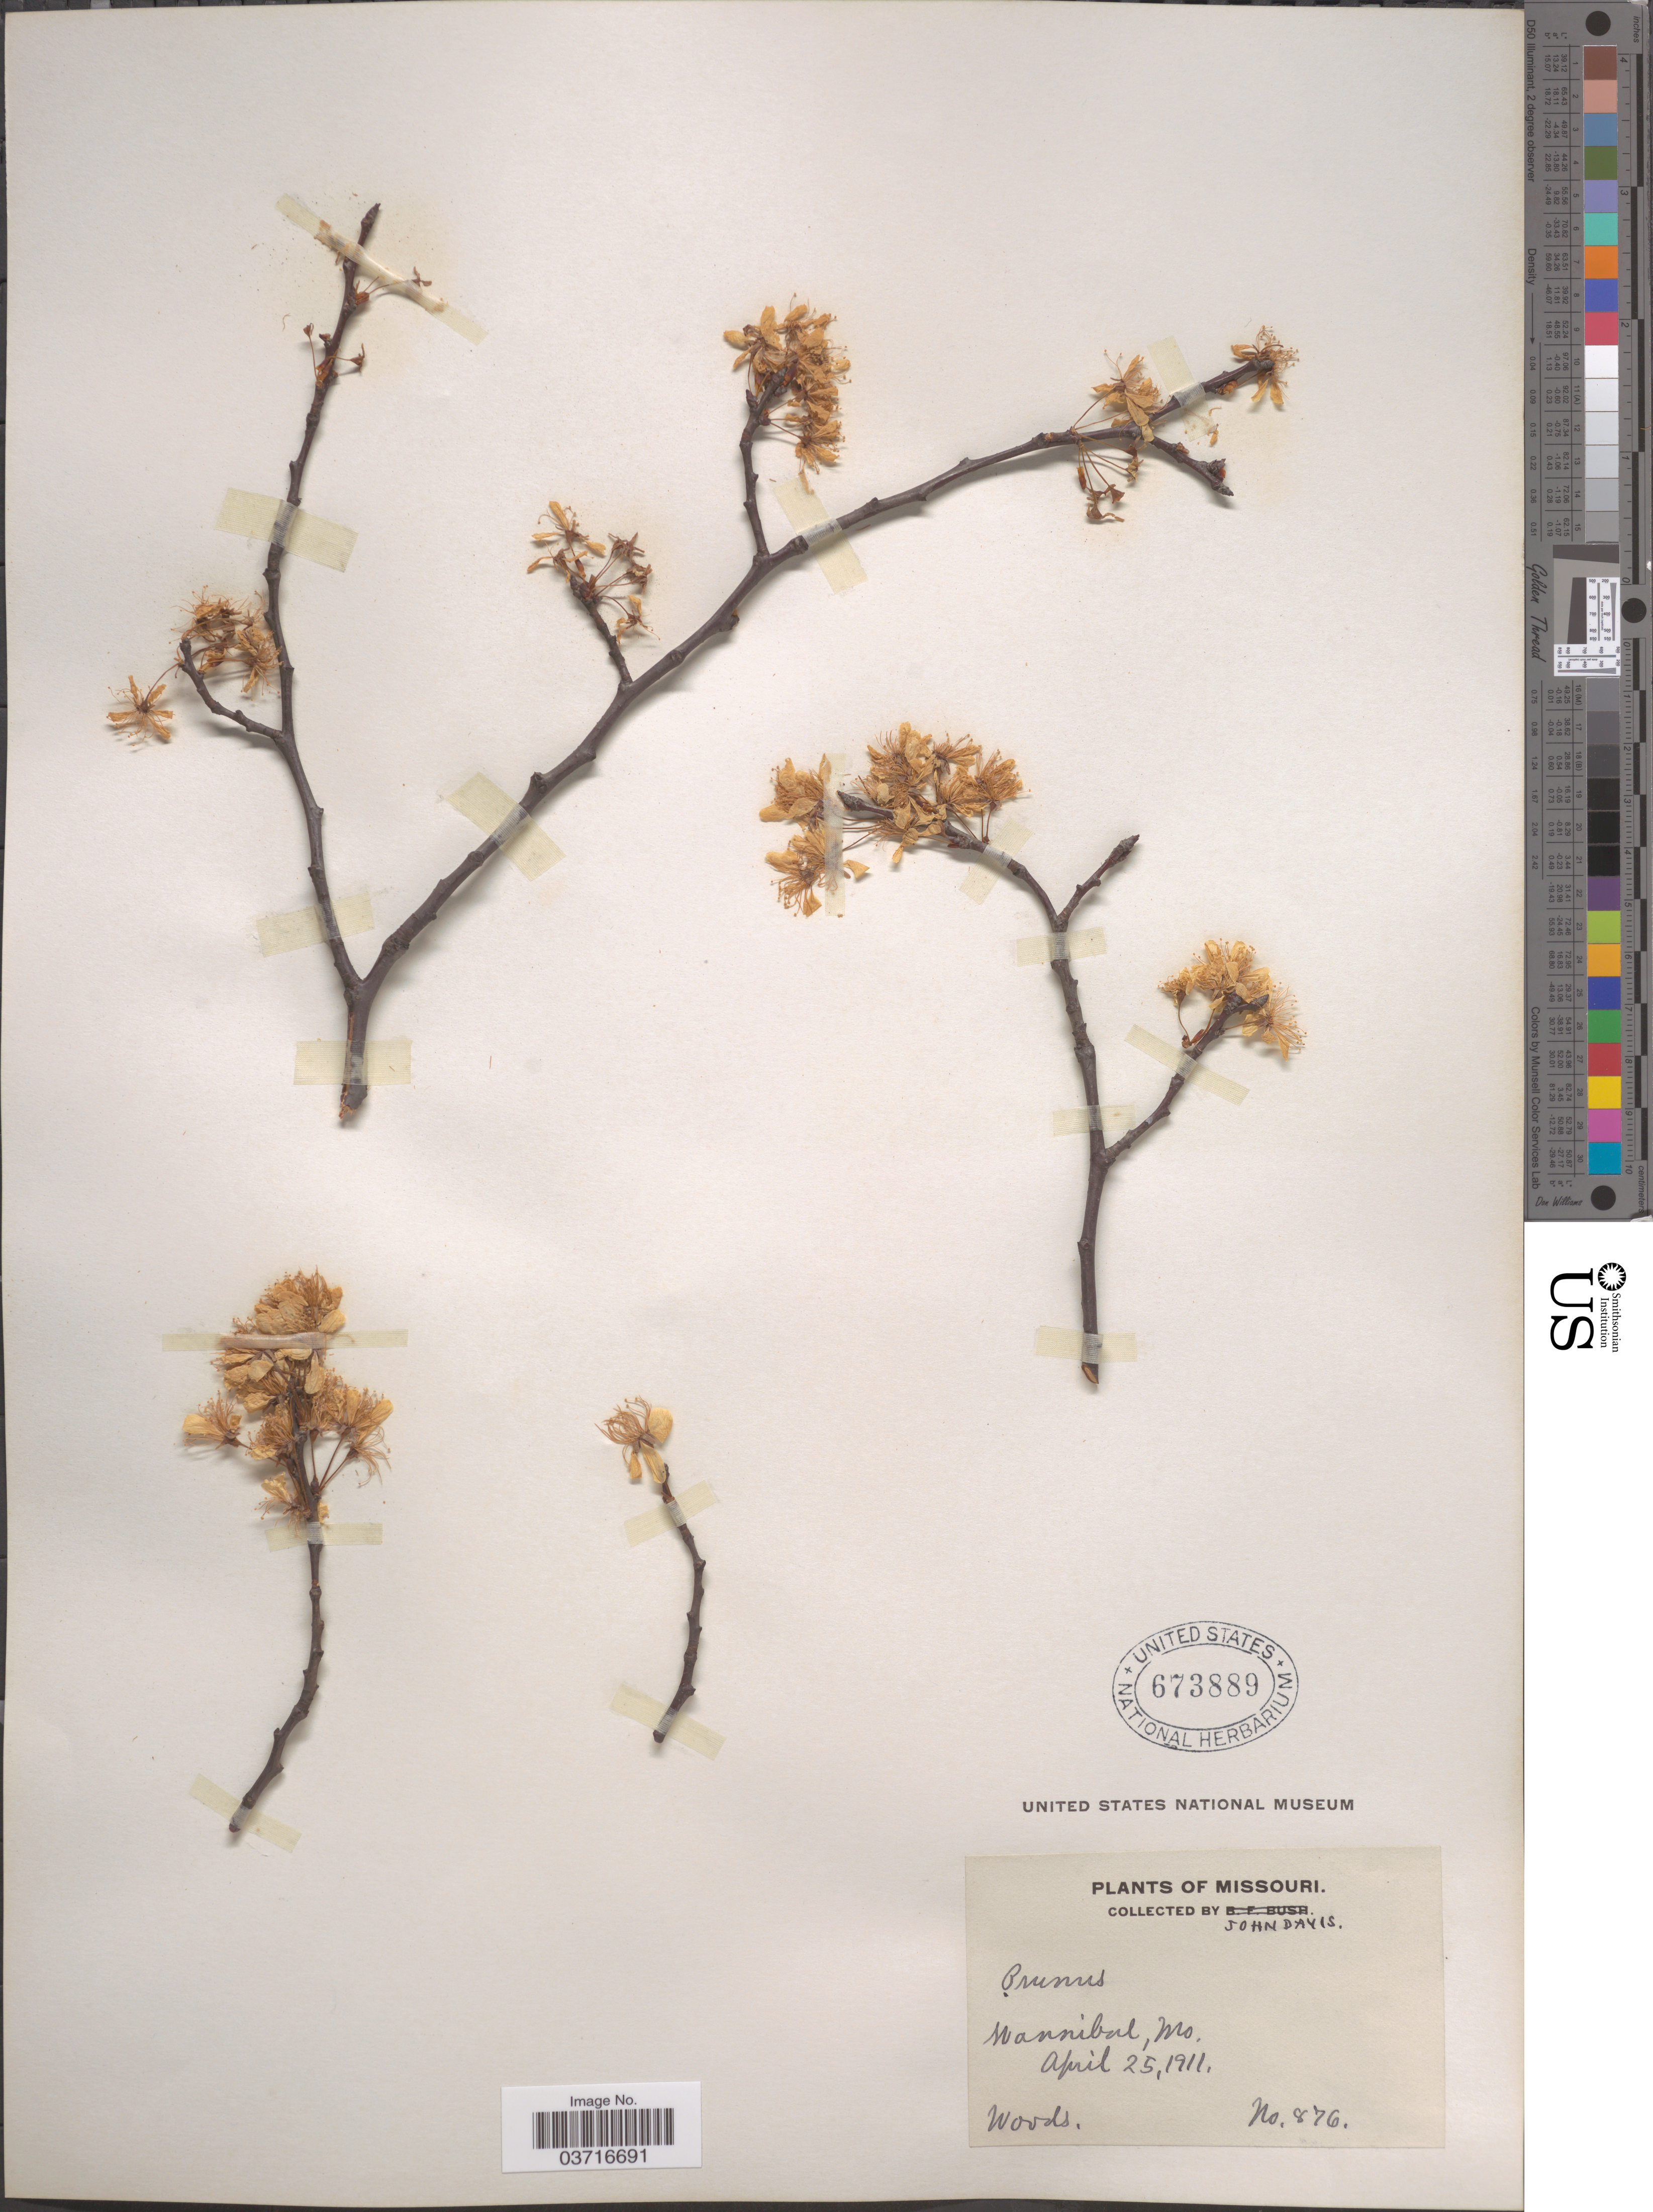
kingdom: Plantae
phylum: Tracheophyta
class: Magnoliopsida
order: Rosales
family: Rosaceae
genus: Prunus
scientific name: Prunus sp.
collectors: J. Davis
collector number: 876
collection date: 1911-04-25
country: United States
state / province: Missouri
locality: Hannibal.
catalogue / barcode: US 673889